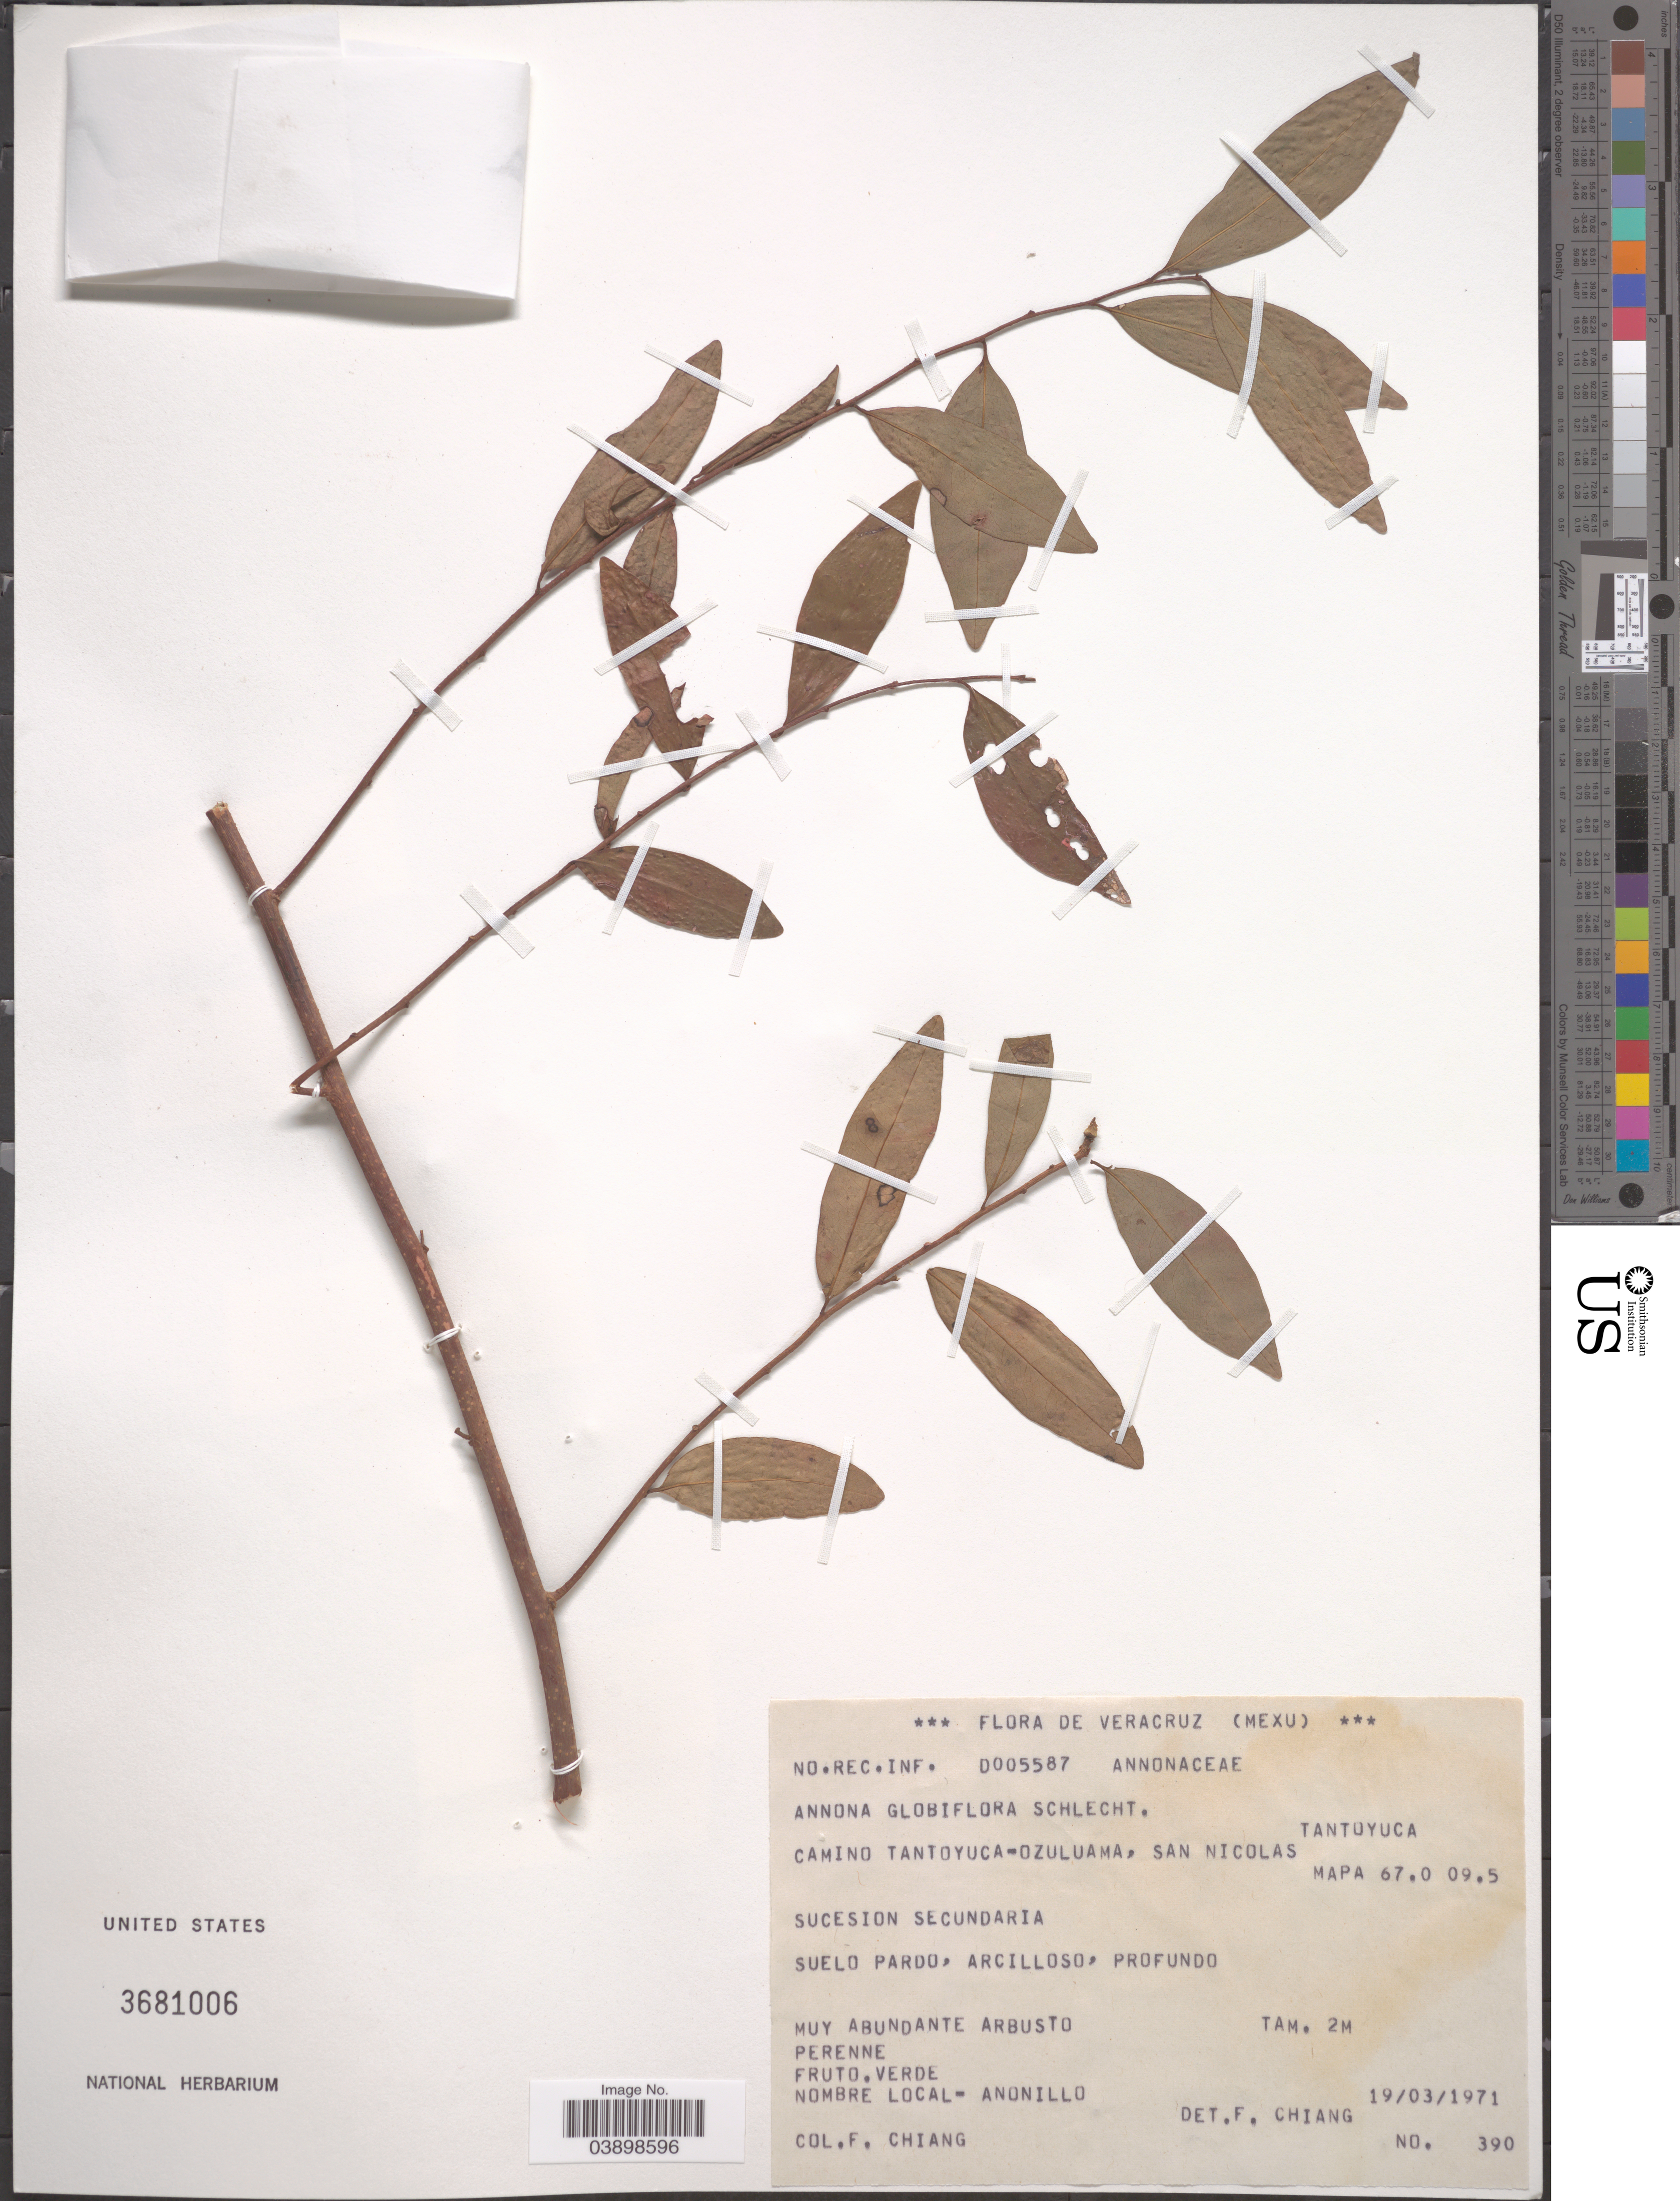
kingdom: Plantae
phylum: Tracheophyta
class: Magnoliopsida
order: Magnoliales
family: Annonaceae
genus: Annona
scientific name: Annona globiflora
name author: Schltdl.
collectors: F. Chiang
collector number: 390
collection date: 1971-03-19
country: Mexico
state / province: Veracruz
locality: Veracruz. Tantuyuca. Camino Tantoyuca-Ozuluama, San Nicolas. Mapa 67.0 09.5.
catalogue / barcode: US 3681006